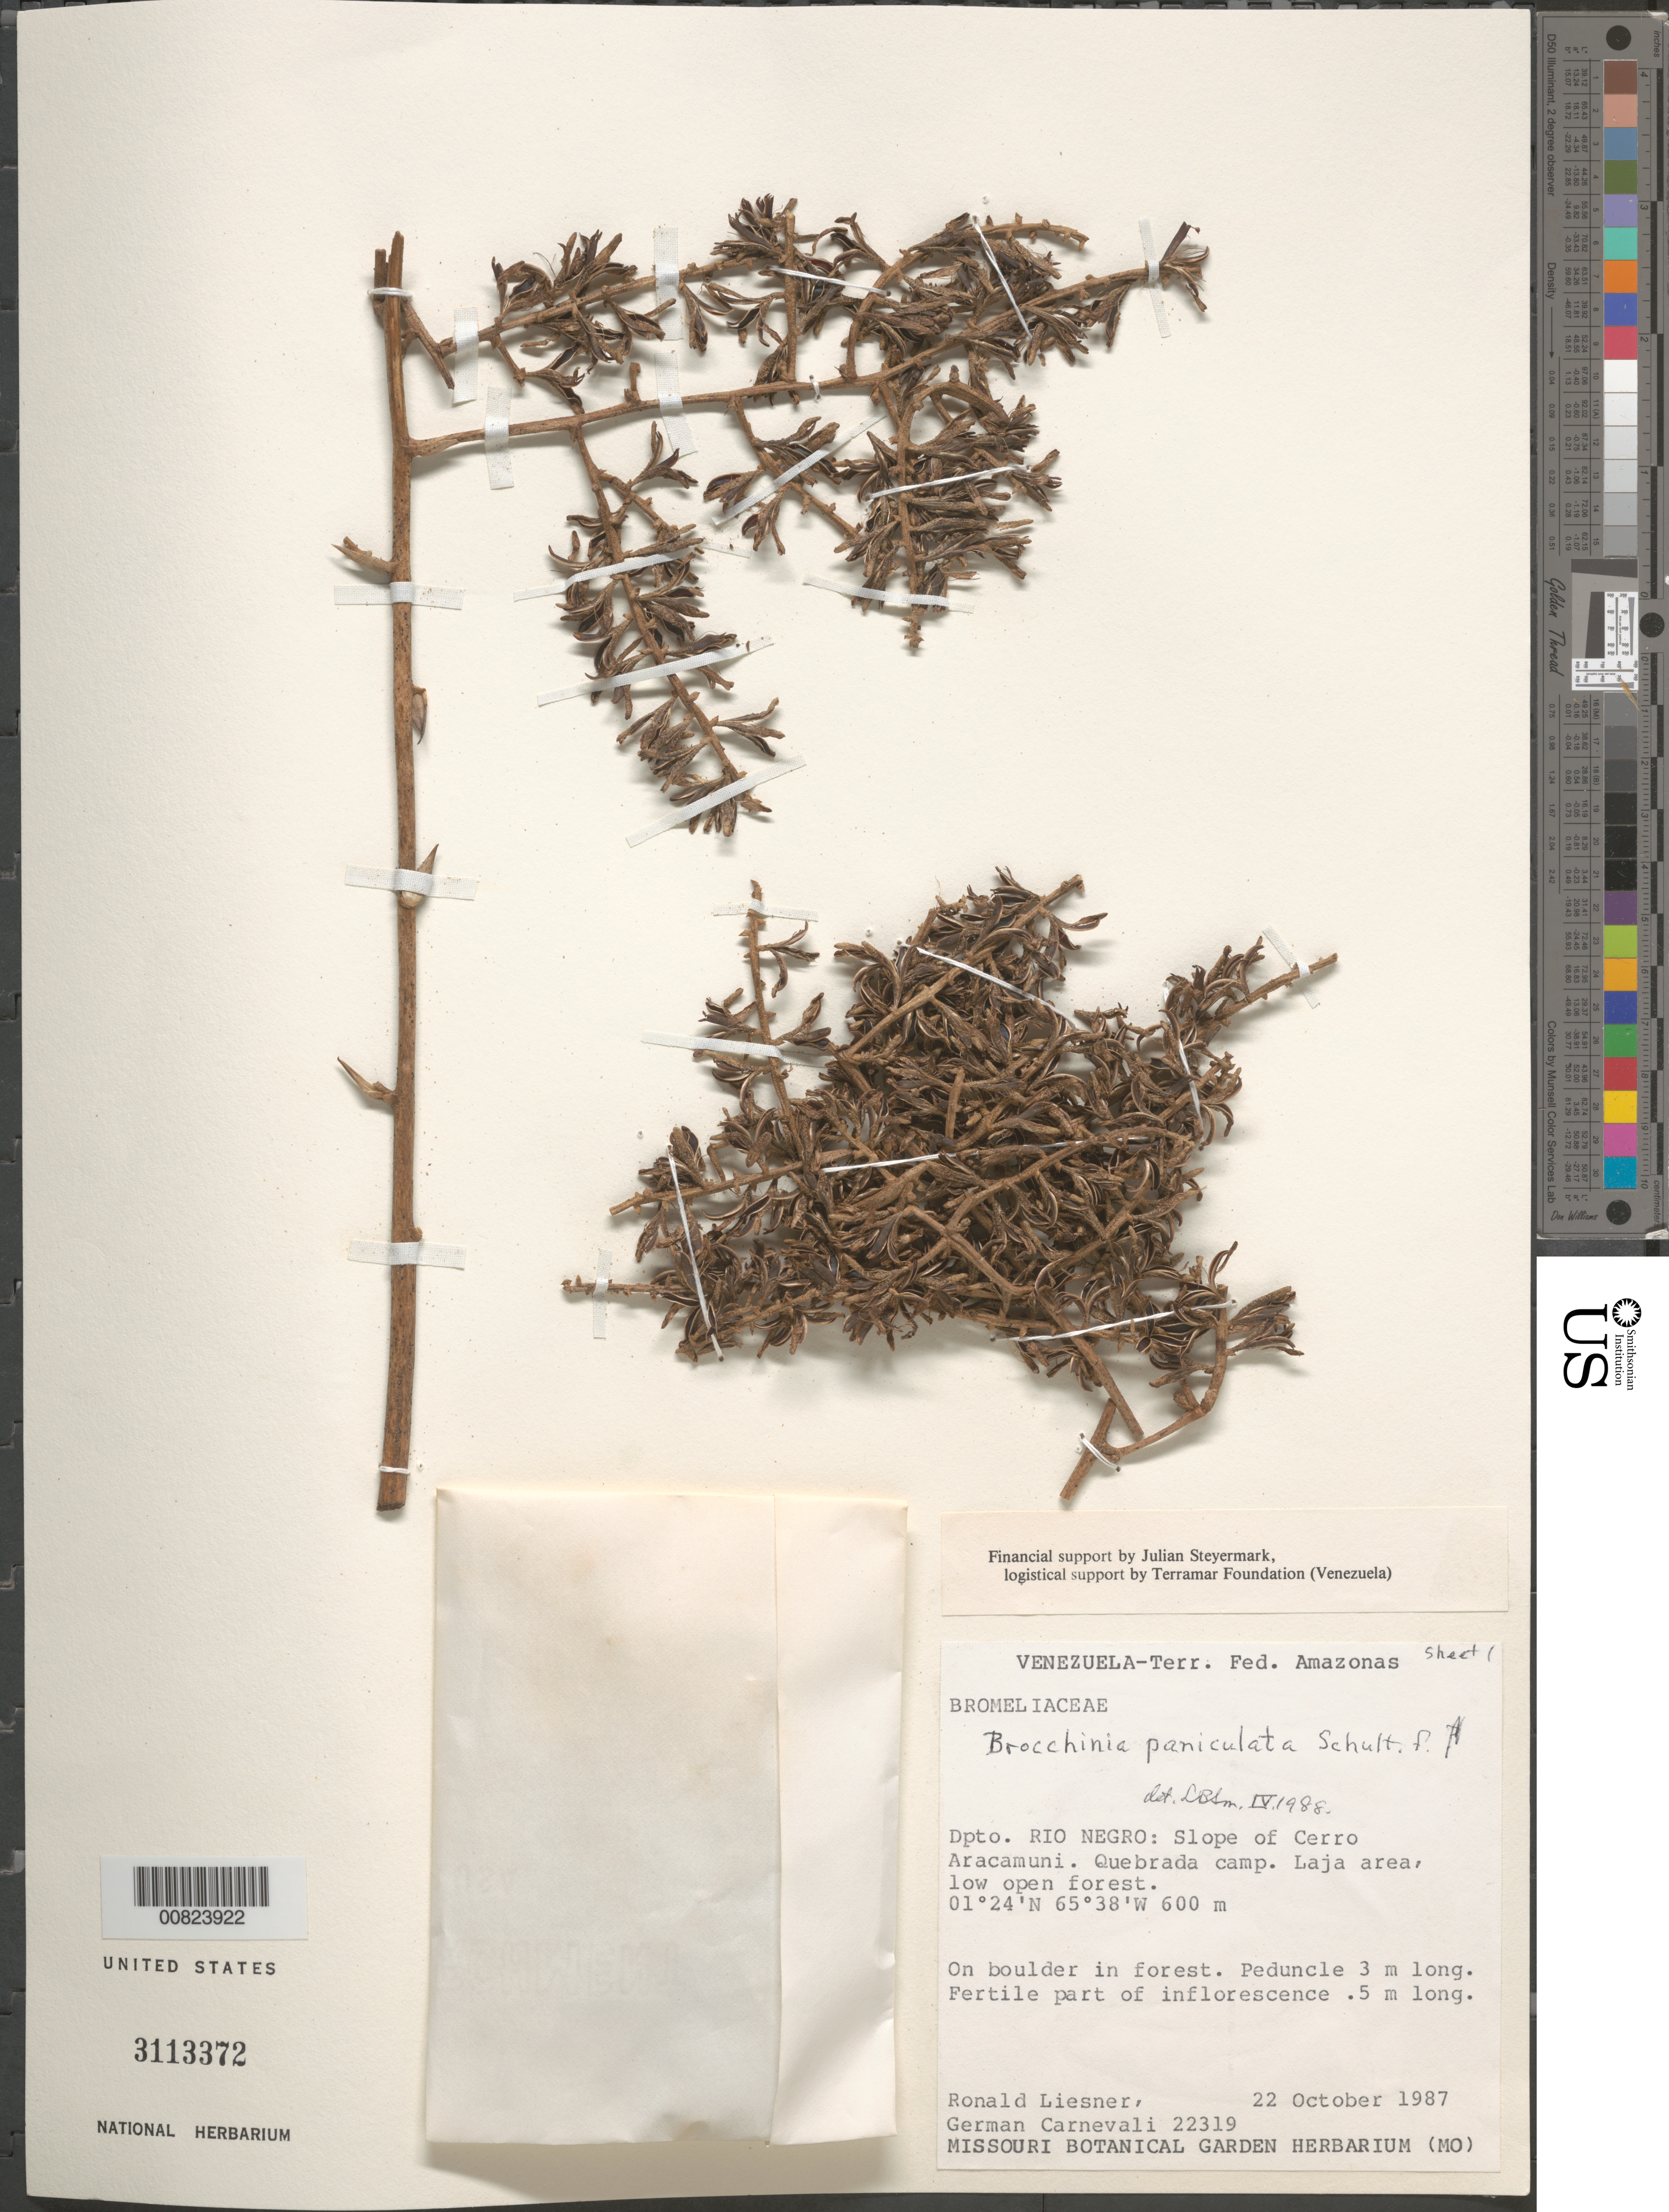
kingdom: Plantae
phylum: Tracheophyta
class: Liliopsida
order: Poales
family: Bromeliaceae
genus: Brocchinia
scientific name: Brocchinia paniculata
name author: Schult. f.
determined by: Smith, Lyman B., (US), NMNH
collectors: R. L. Liesner & G. Carnevali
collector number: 22319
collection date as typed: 22-Oct-87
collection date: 1987-10-22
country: Venezuela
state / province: Amazonas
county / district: Río Negro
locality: Cerro Aracamuni, slope, Quebrada camp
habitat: Laja area, low open forest; on boulder in forest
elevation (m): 600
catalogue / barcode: US 3113372